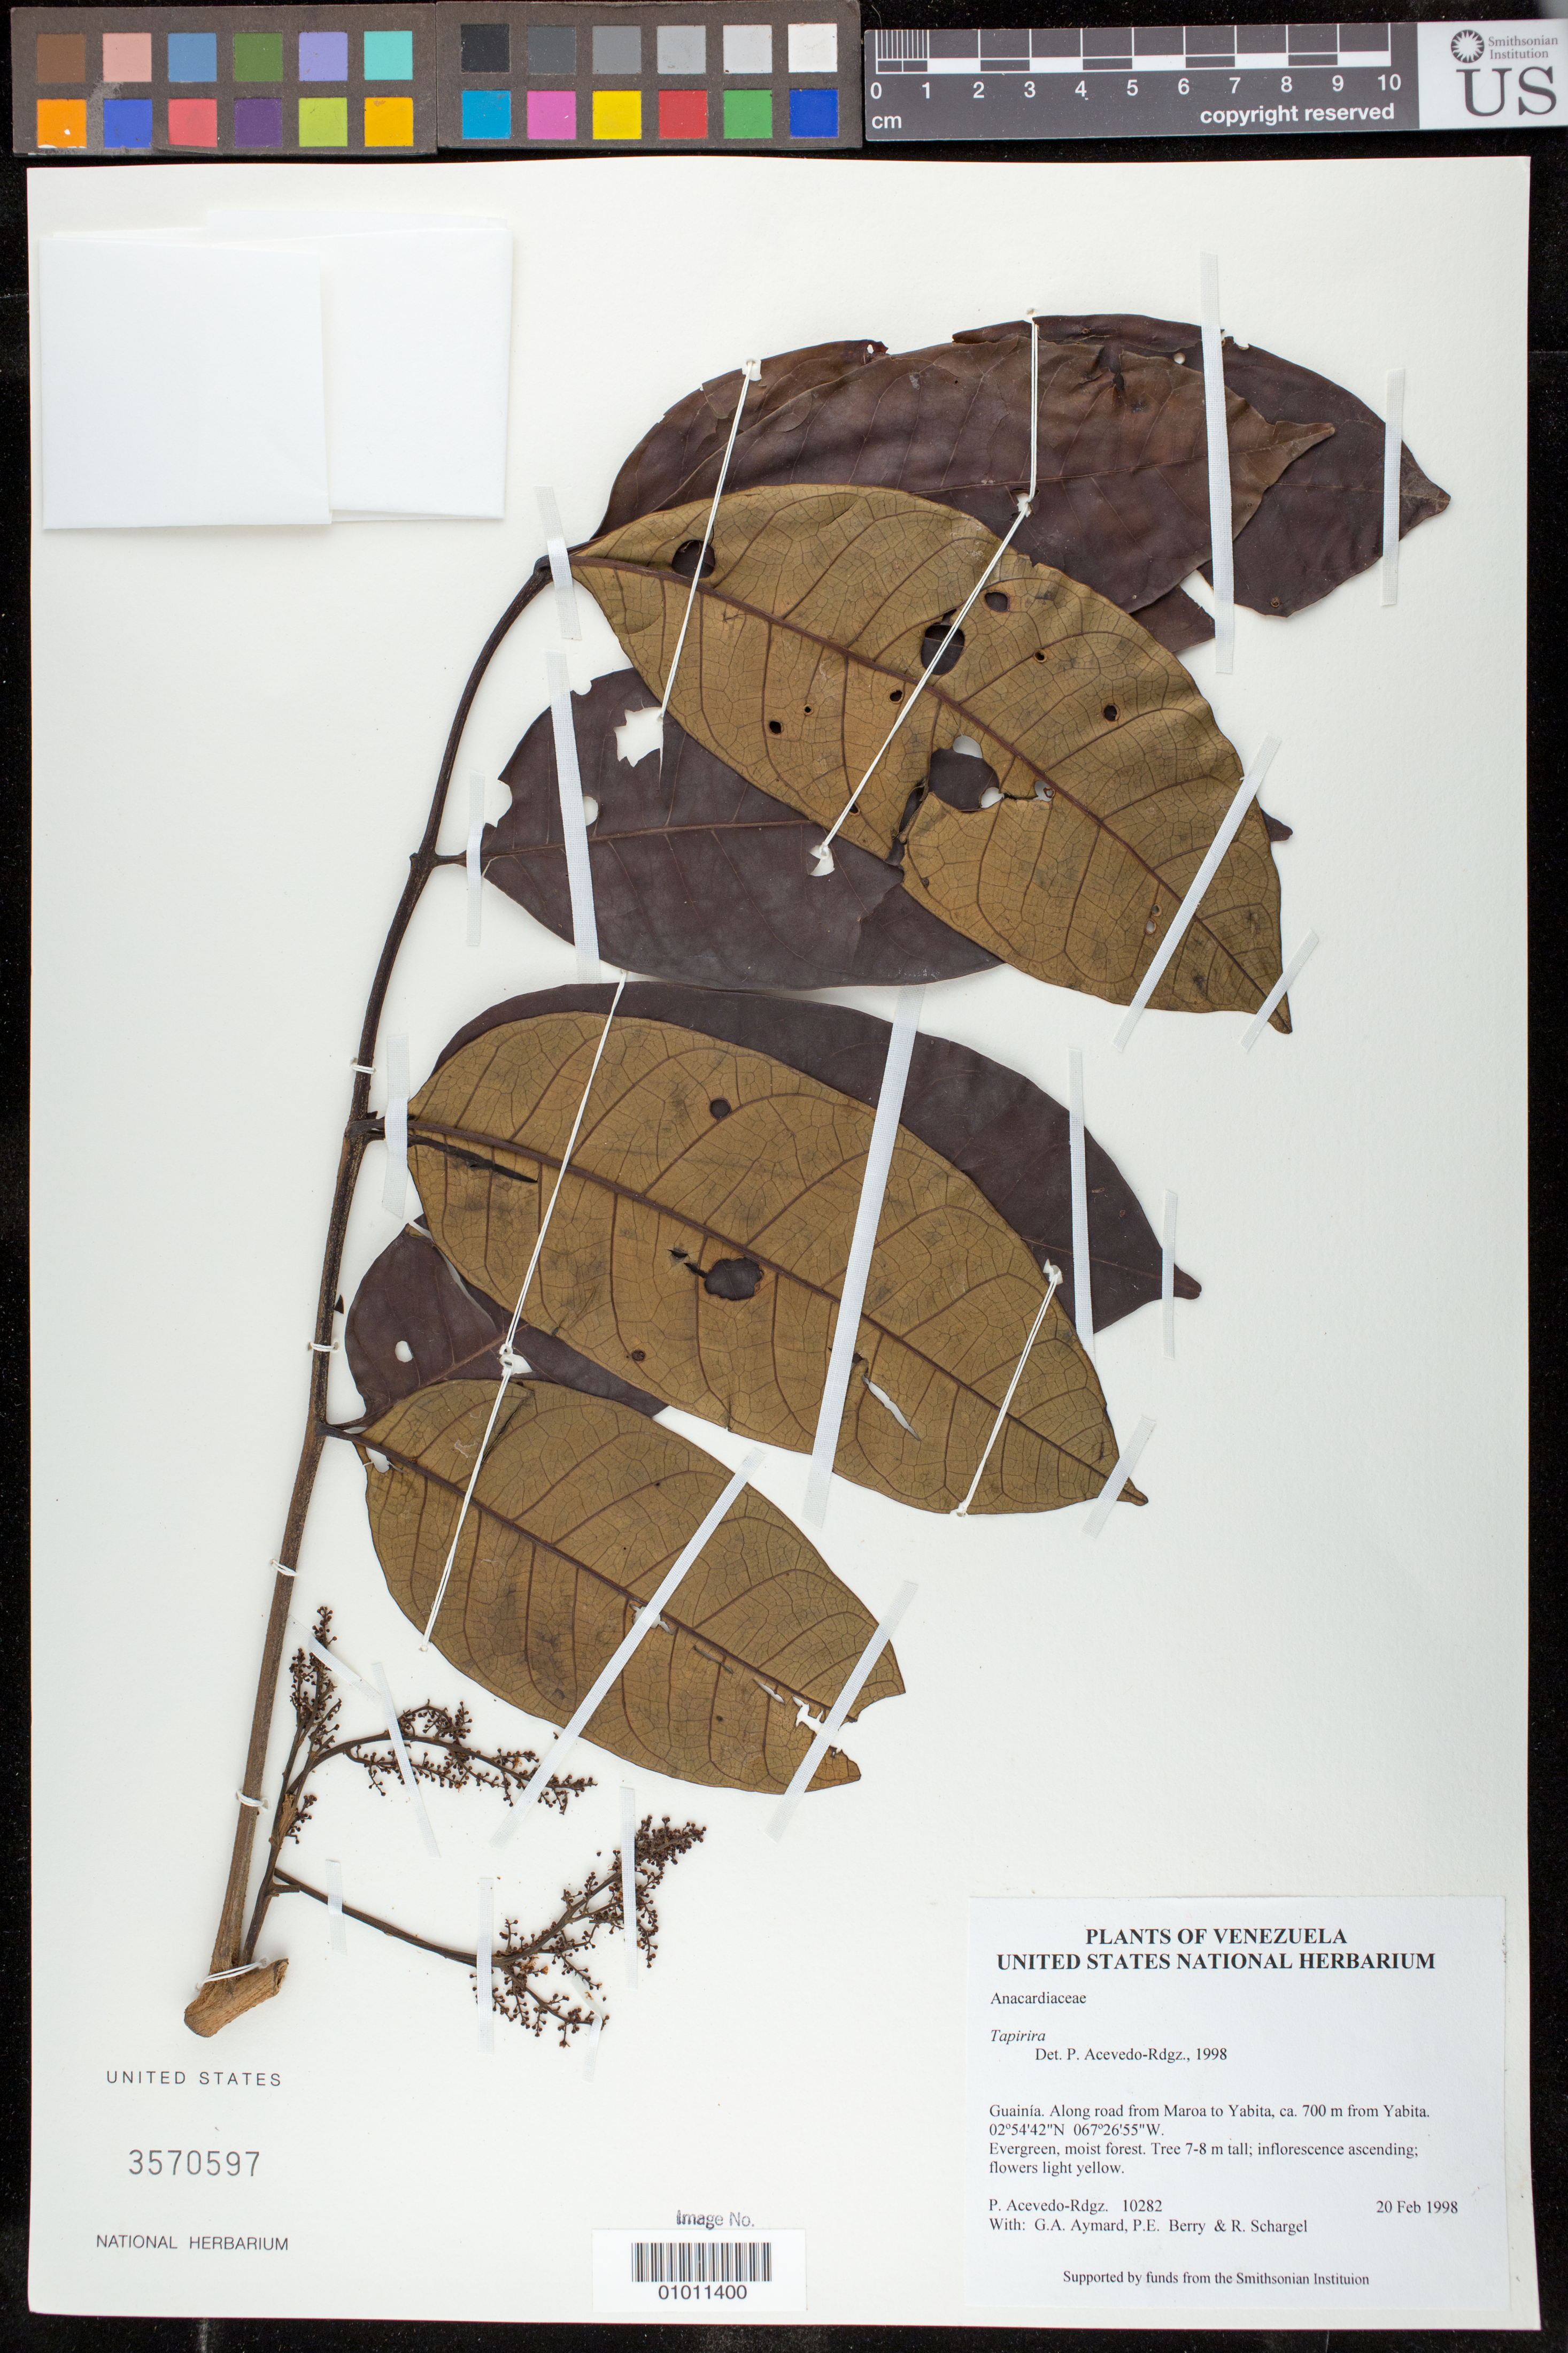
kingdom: Plantae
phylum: Tracheophyta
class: Magnoliopsida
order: Sapindales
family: Anacardiaceae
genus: Tapirira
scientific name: Tapirira sp.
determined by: Acevedo-Rodríguez, P., (BOT), Smithsonian Institution - National Museum of Natural History (UNITED STATES)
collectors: P. Acevedo-Rodr., G. A. Aymard, P. E. Berry & R. Schargel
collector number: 10282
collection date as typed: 20 Feb 1998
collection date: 1998-02-20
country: Venezuela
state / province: Amazonas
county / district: Maroa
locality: Along road from Maroa to Yabita, ca. 700 m from Yabita.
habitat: Evergreen, moist forest.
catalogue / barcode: US 3570597